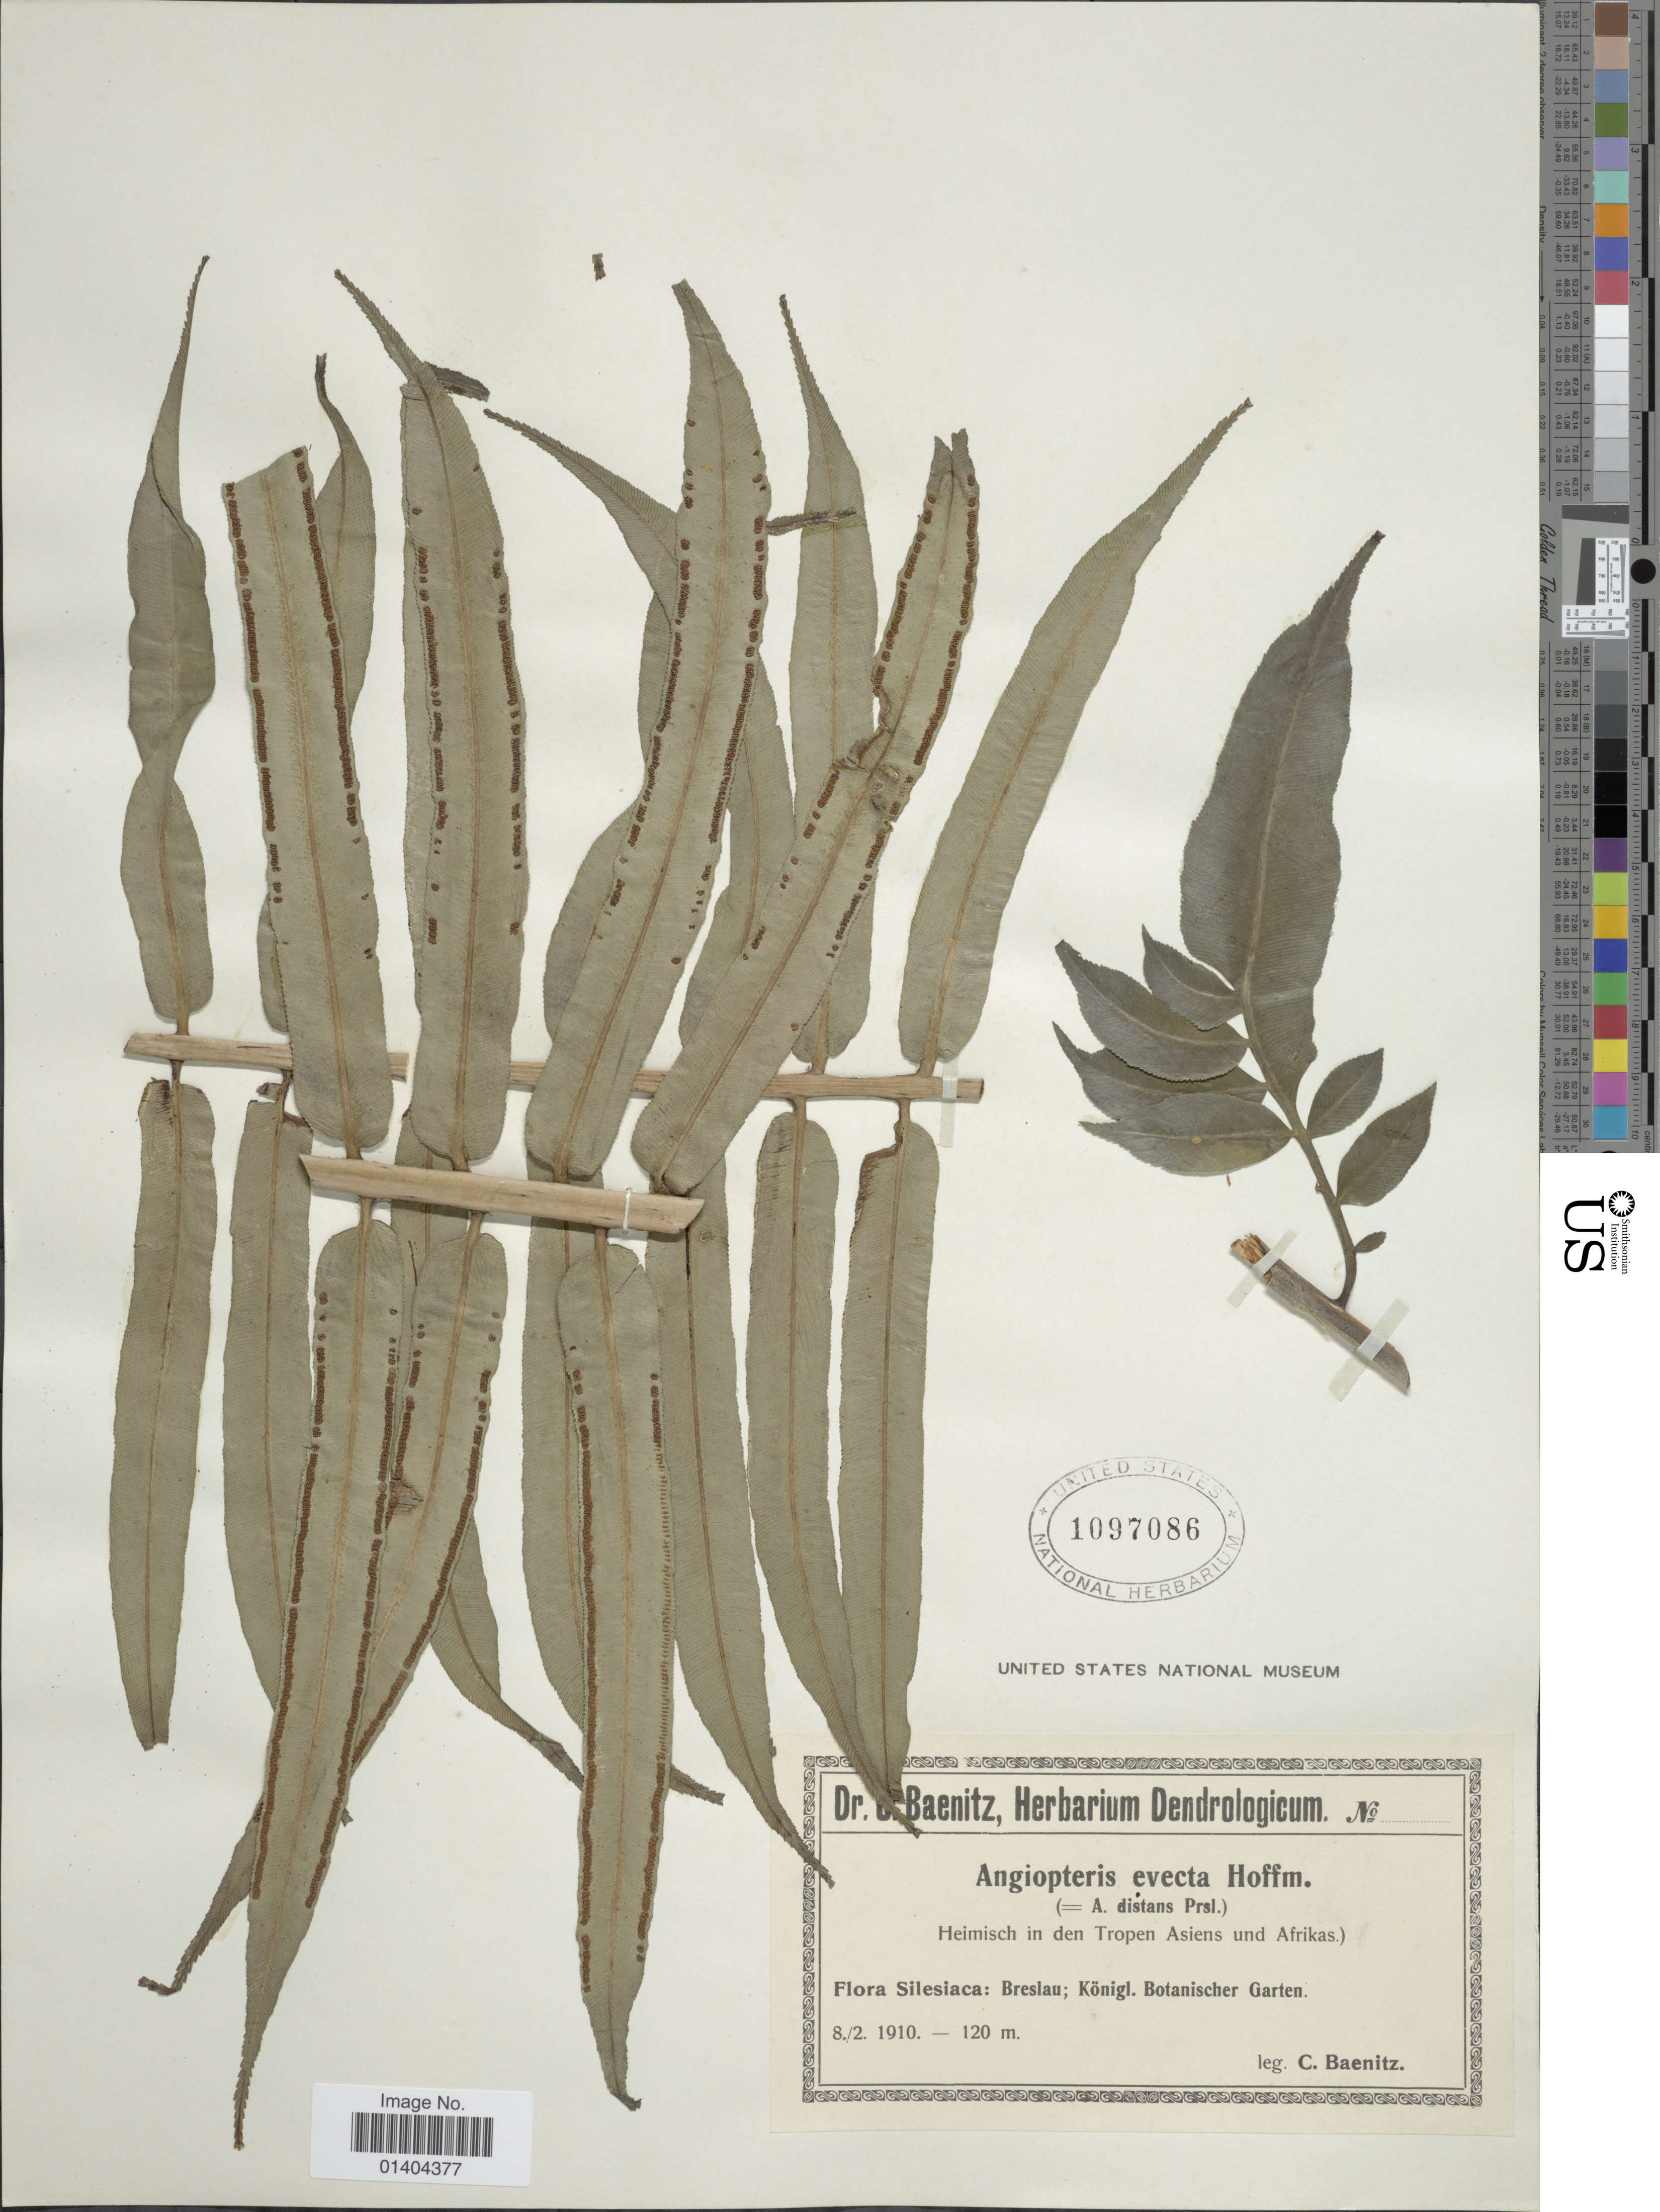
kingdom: Plantae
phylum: Tracheophyta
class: Polypodiopsida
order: Marattiales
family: Marattiaceae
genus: Angiopteris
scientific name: Angiopteris evecta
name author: (G. Forst.) Hoffm.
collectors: C. G. Baenitz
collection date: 1910-02-08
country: Germany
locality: Flora Silesiaca: Breslau; Königl, Botanischer Garten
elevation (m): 120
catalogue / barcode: US 1097086